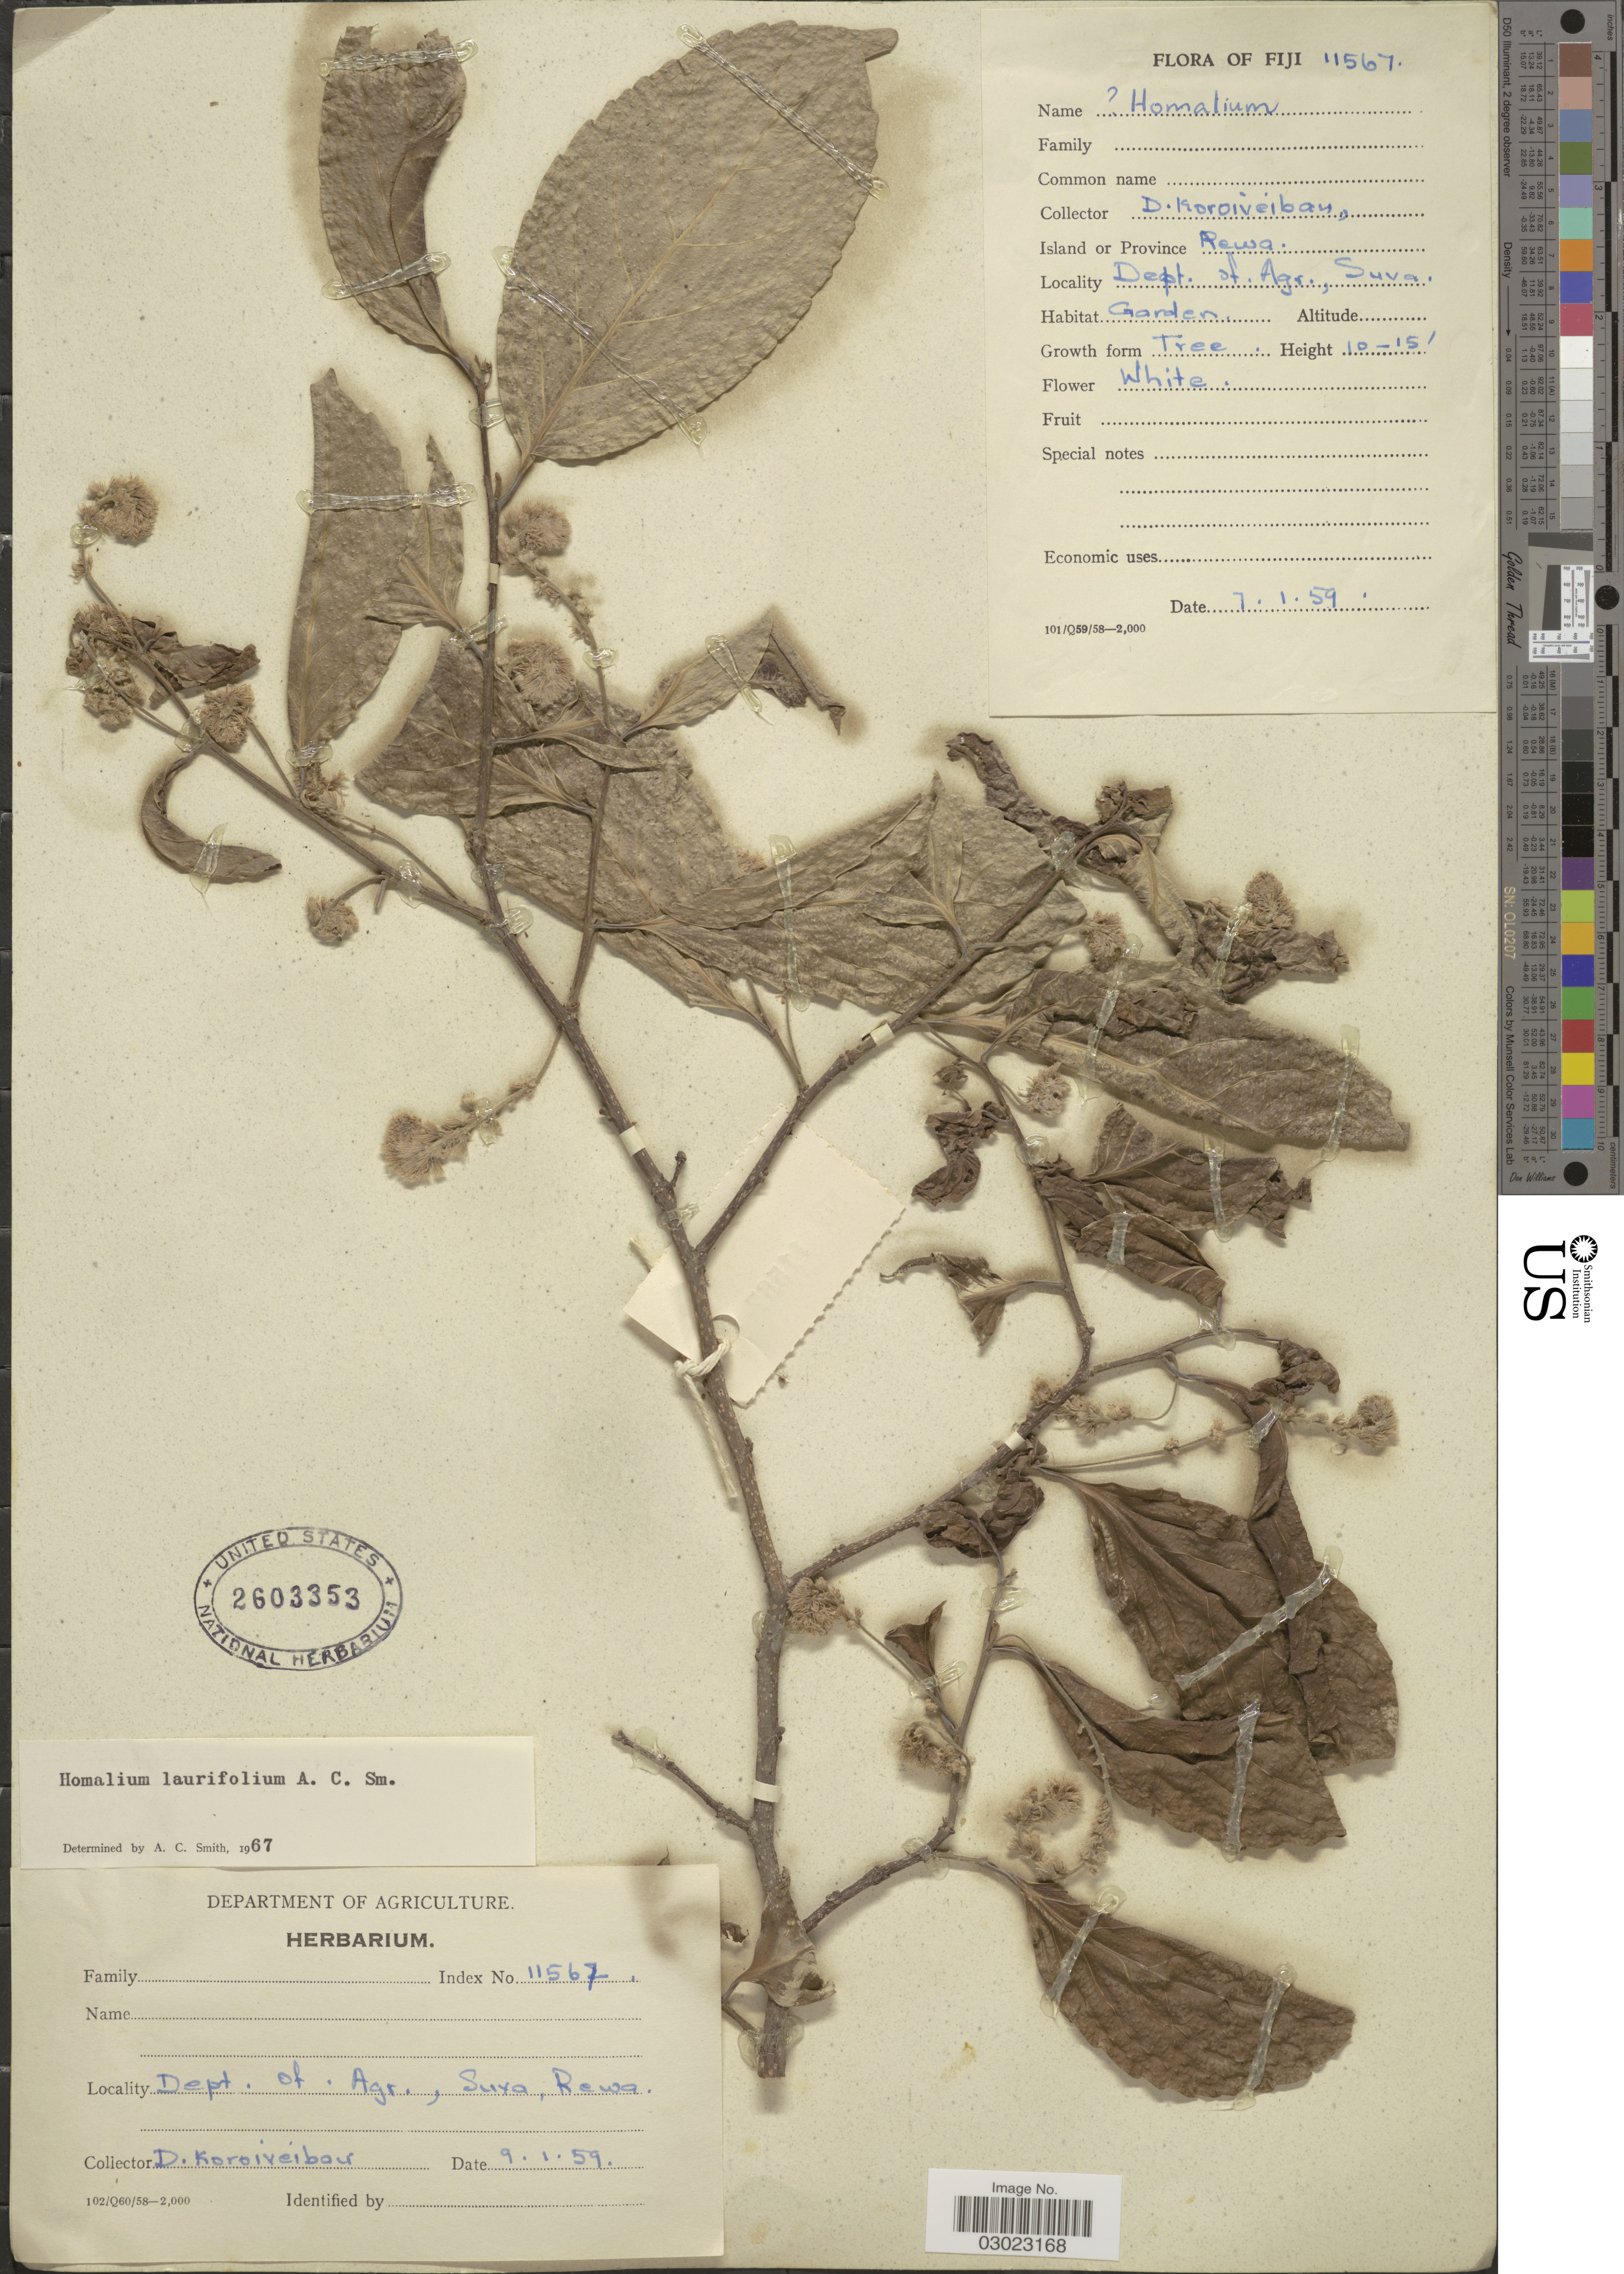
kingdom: Plantae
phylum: Tracheophyta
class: Magnoliopsida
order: Malpighiales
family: Salicaceae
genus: Homalium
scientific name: Homalium laurifolium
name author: A.C. Sm.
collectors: D. Koroeveibau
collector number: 11567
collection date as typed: Transcribed d/m/y: 7/1/59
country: Fiji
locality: Island or Province Rewa. Dept. of Agr., Suva.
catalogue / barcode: US 2603353